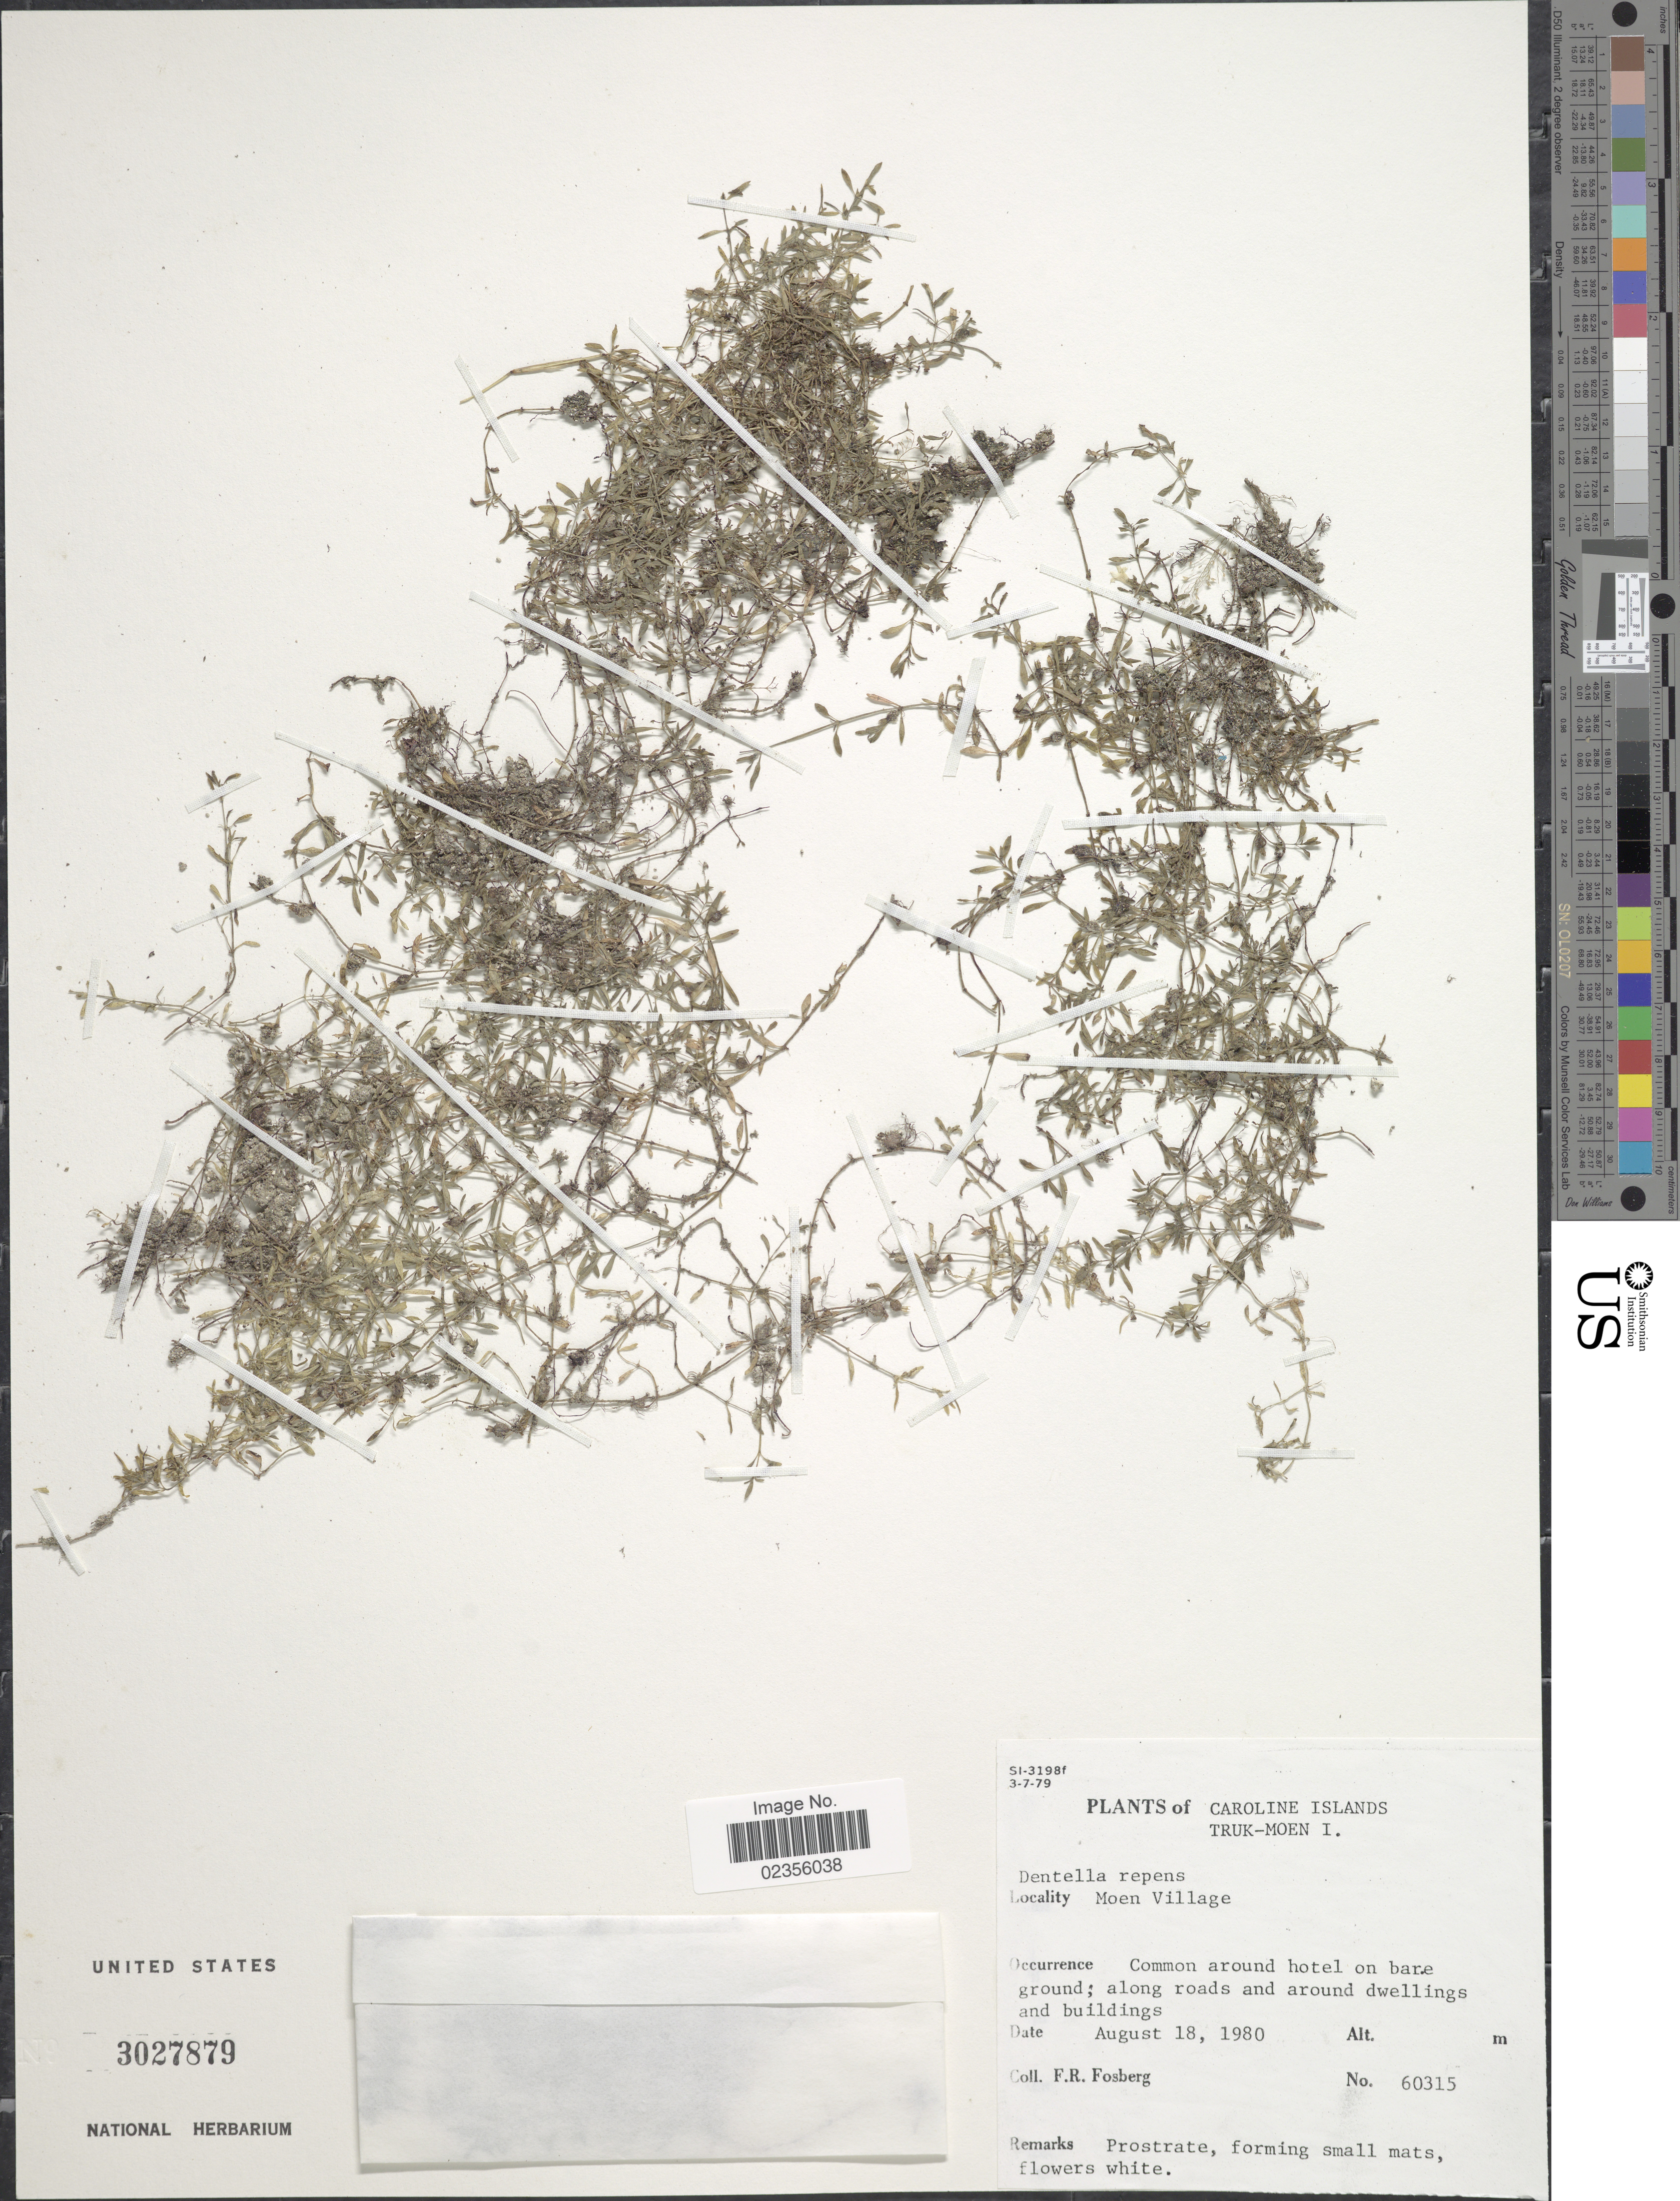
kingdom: Plantae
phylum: Tracheophyta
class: Magnoliopsida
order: Gentianales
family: Rubiaceae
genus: Dentella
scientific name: Dentella repens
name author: J.R. Forst. & G. Forst.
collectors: F. R. Fosberg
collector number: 60315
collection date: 1980-08-18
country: Micronesia, Federated States of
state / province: Truk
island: Moen [Wono]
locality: Caroline Islands. Truk-Moen I. Moen Village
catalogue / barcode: US 3027879